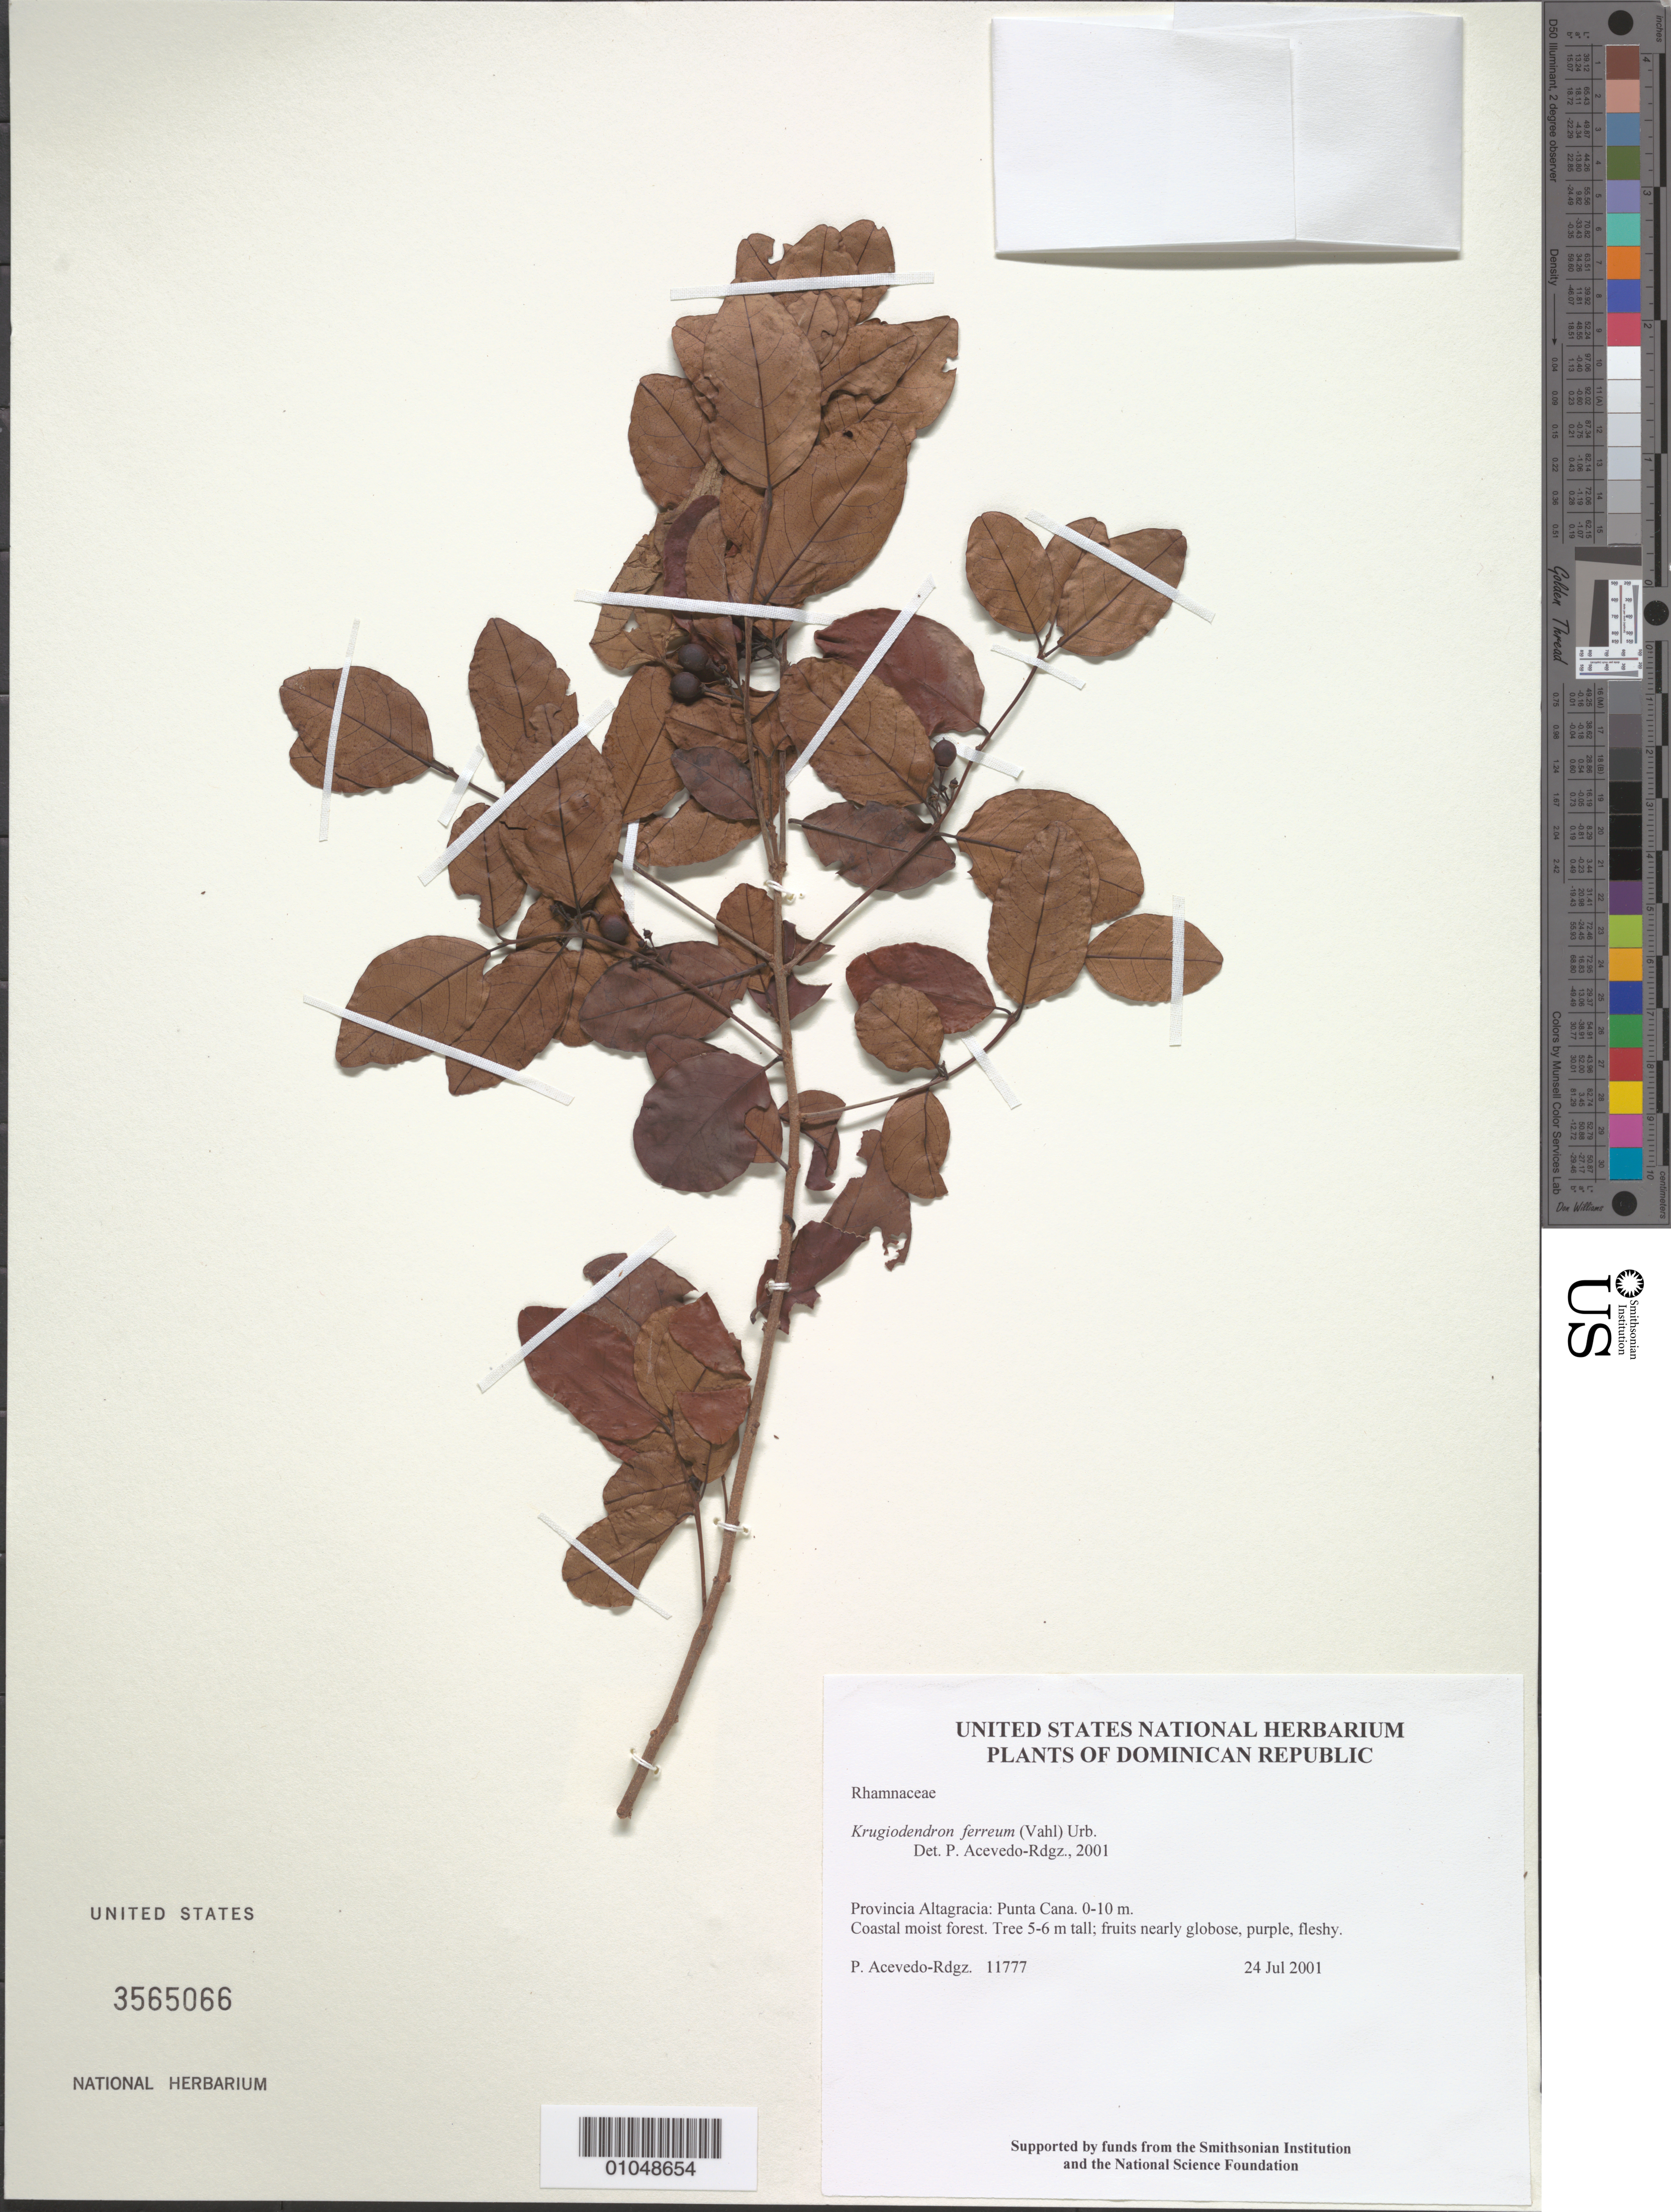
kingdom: Plantae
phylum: Tracheophyta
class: Magnoliopsida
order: Rosales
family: Rhamnaceae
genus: Krugiodendron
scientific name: Krugiodendron ferreum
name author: (Vahl) Urb.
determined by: Acevedo-Rodríguez, P., (BOT), Smithsonian Institution - National Museum of Natural History (UNITED STATES)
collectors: P. Acevedo-Rodr.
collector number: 11777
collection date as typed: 24 Jul 2001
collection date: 2001-07-24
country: Dominican Republic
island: Hispaniola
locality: Provincia Altagracia: Punta Cana.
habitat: Coastal moist forest.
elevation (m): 0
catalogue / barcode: US 3565066